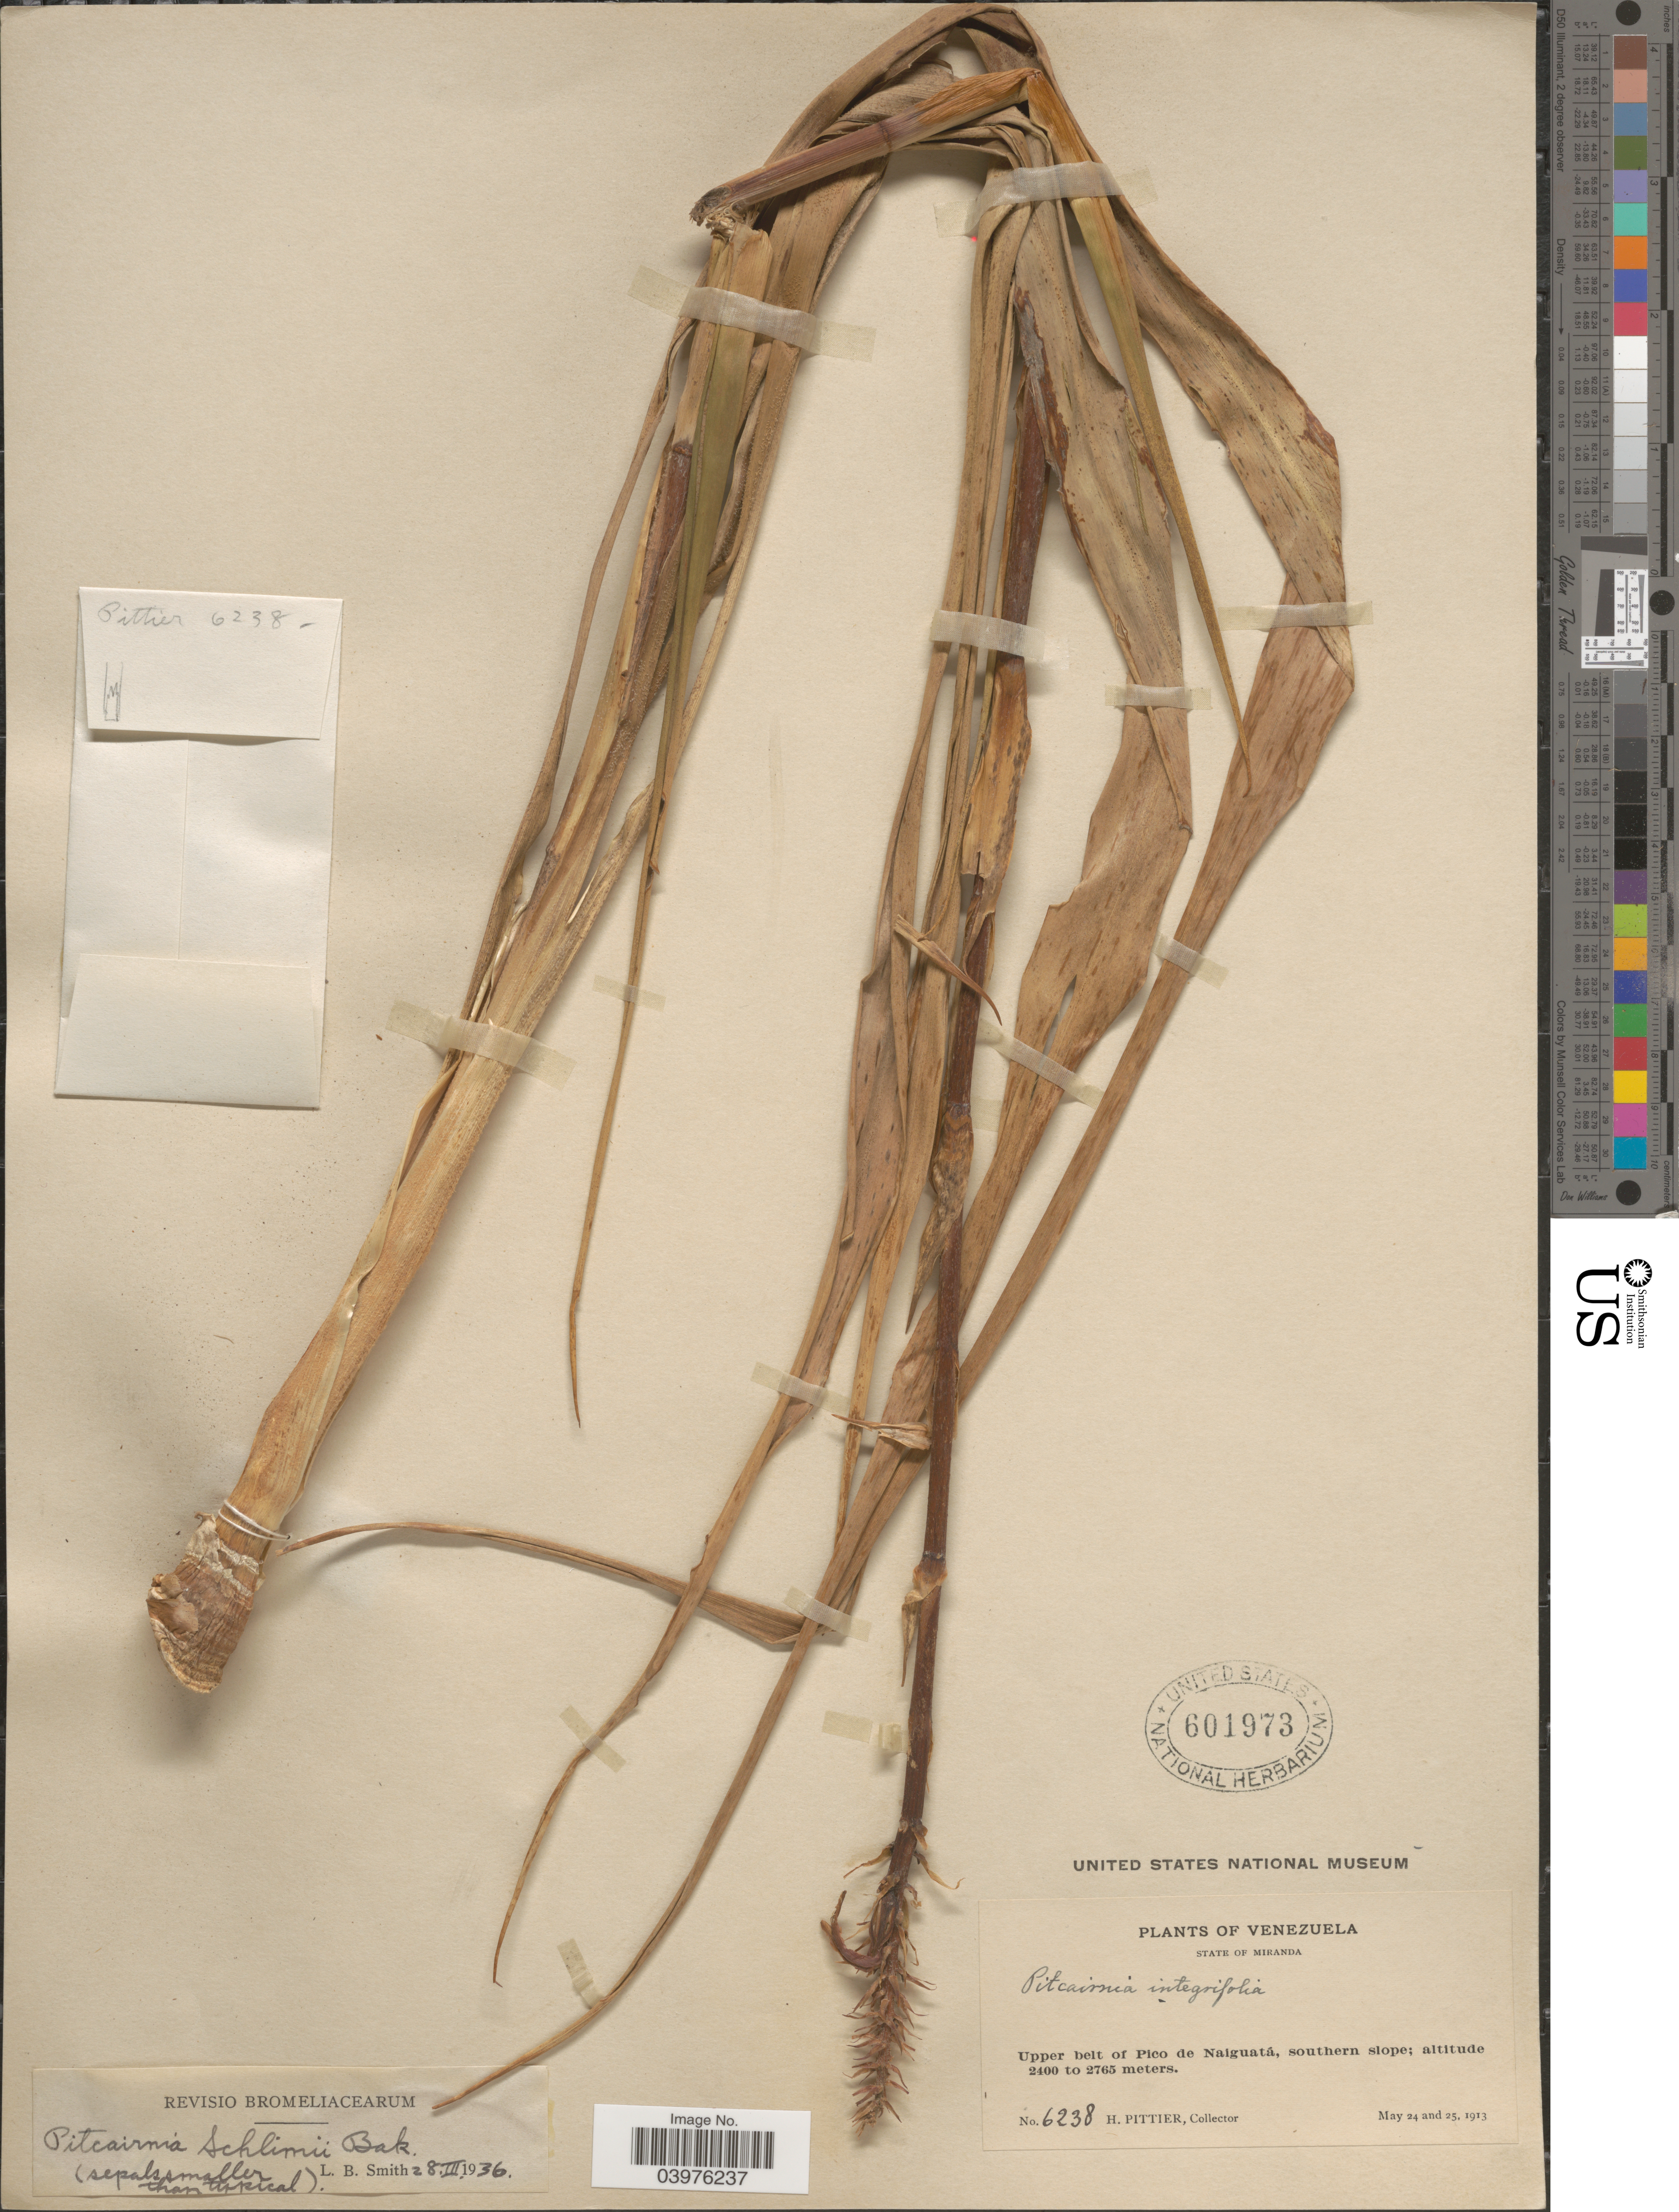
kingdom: Plantae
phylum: Tracheophyta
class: Liliopsida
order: Poales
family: Bromeliaceae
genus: Pitcairnia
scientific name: Pitcairnia microcalyx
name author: Baker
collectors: H. F. Pittier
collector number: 6238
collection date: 1913-05-24/1913-05-25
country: Venezuela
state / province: Miranda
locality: Upper belt of Pico de Naiguatá, southern slope.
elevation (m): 2400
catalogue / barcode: US 601973